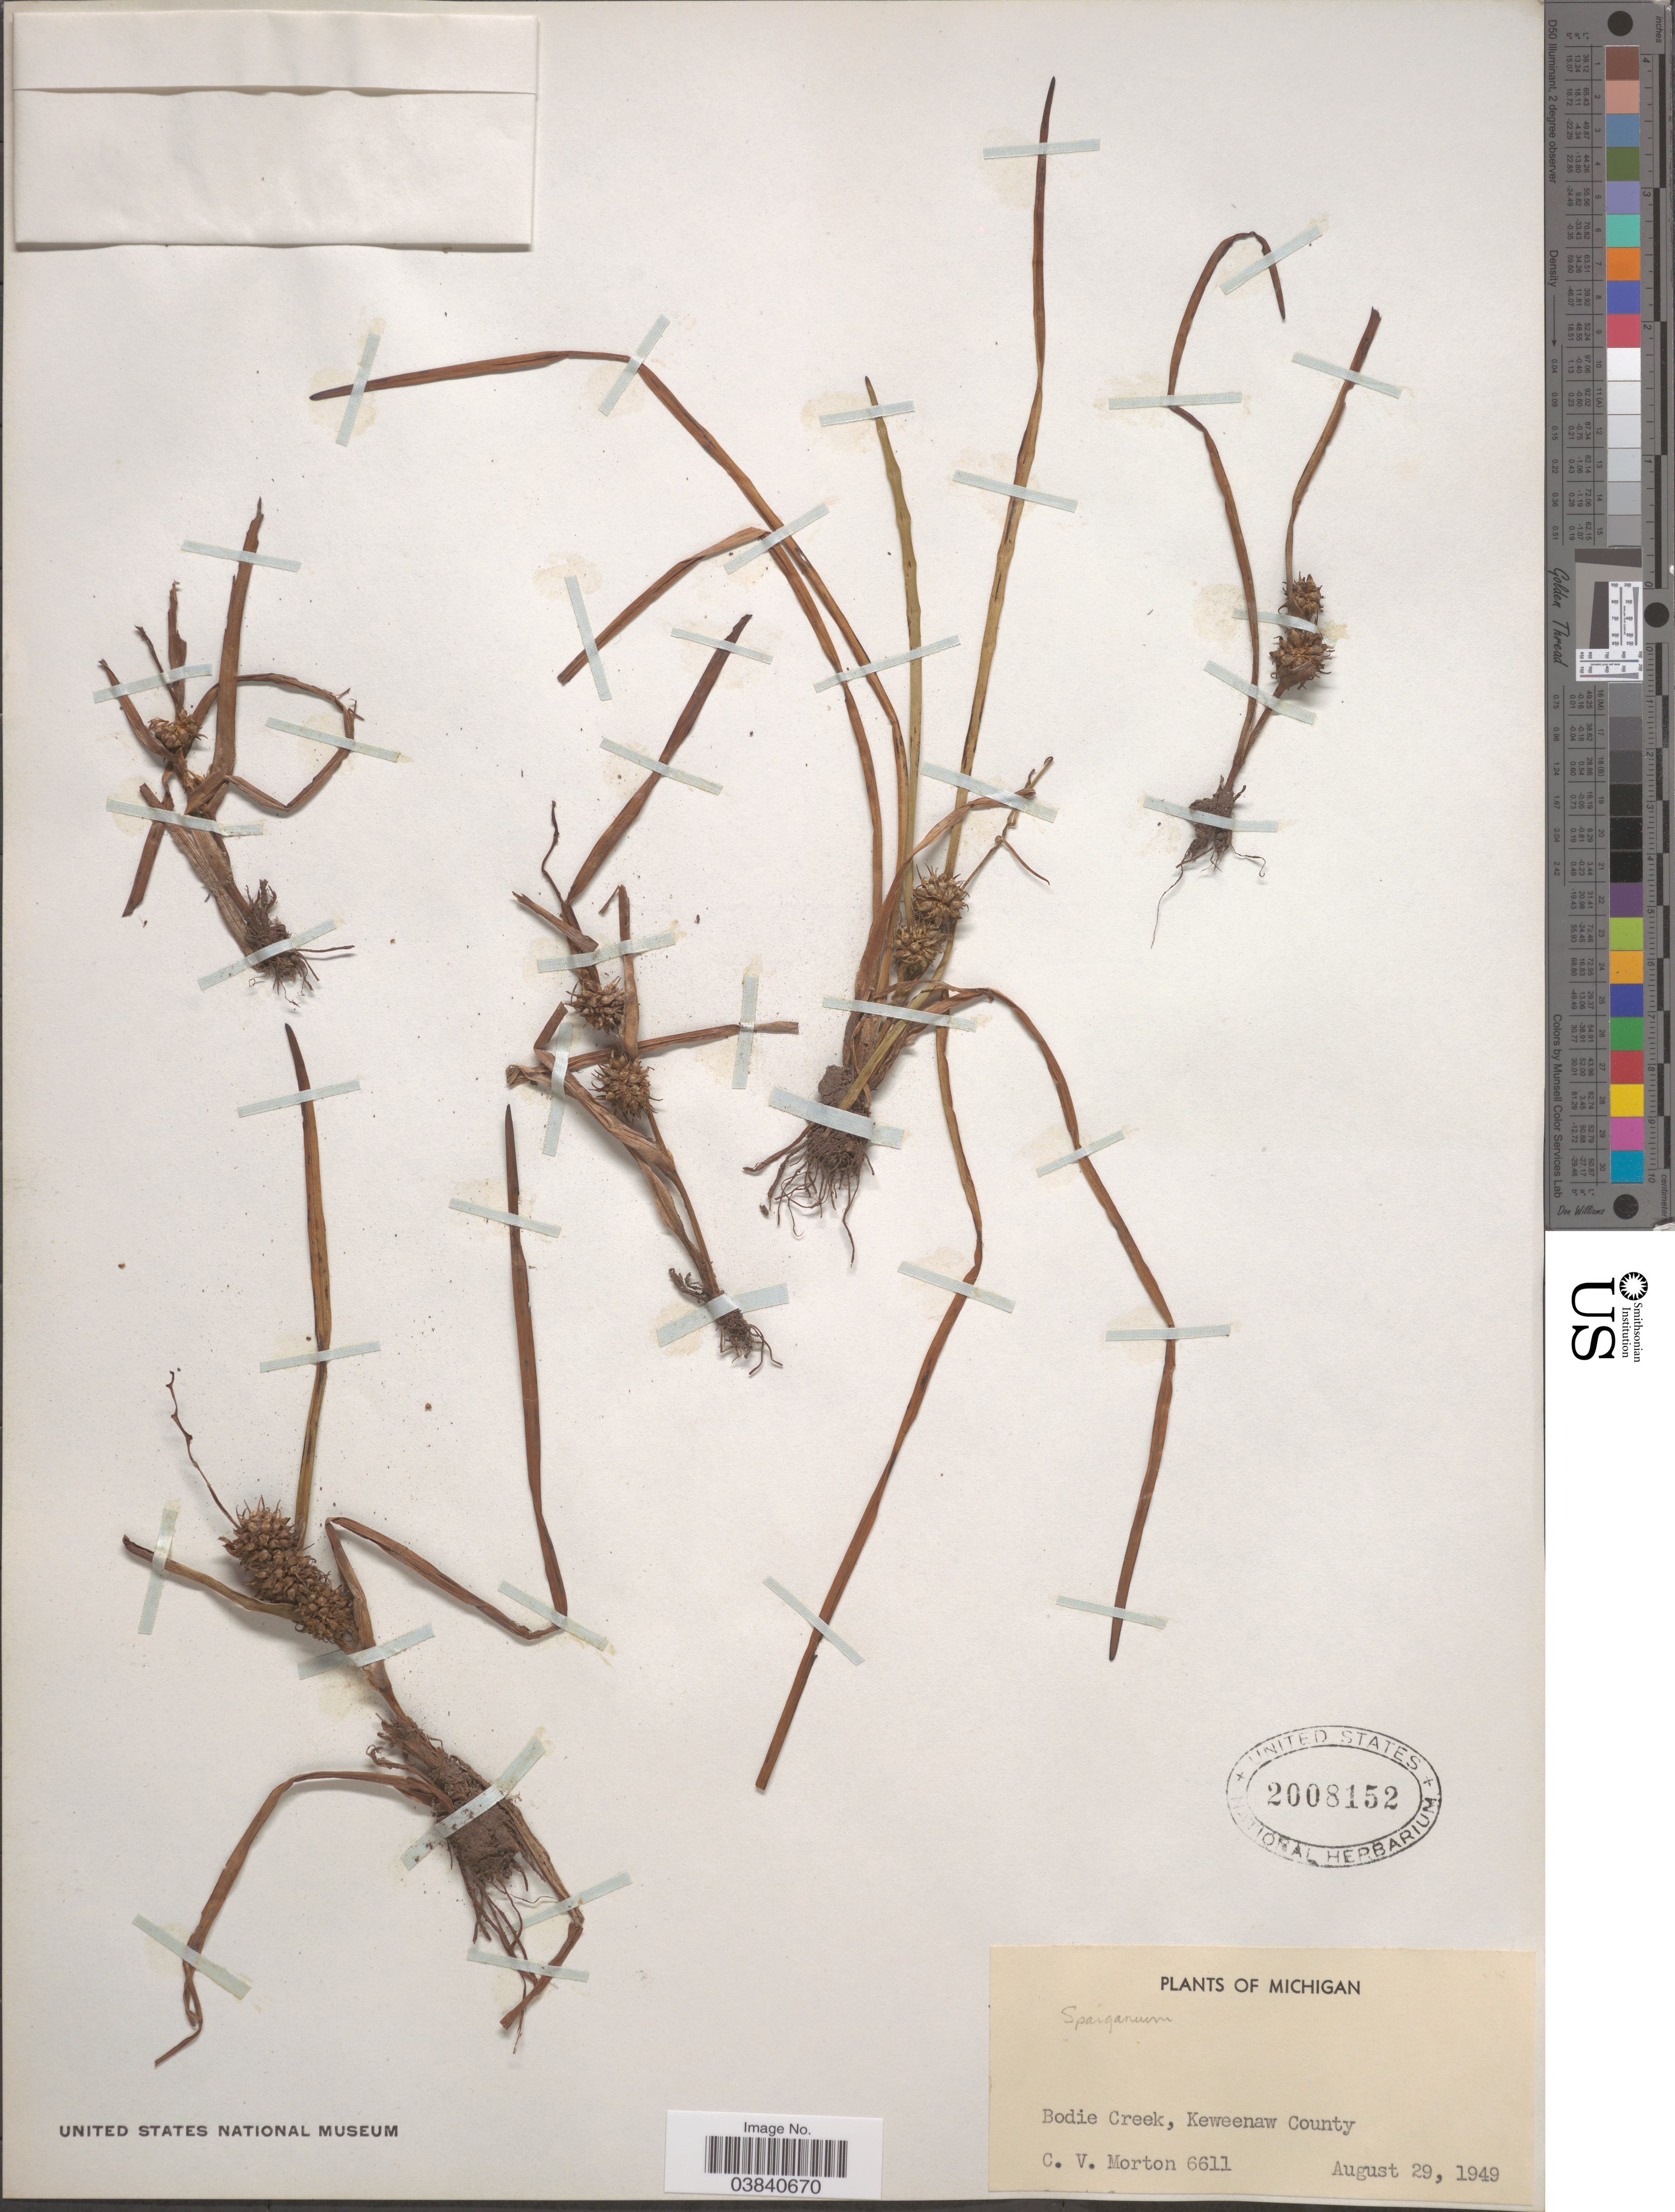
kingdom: Plantae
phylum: Tracheophyta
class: Liliopsida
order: Poales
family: Typhaceae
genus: Sparganium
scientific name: Sparganium sp.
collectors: C. V. Morton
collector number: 6611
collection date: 1949-08-29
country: United States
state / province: Michigan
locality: Bodie Creek, Keweenaw County.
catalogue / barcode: US 2008152